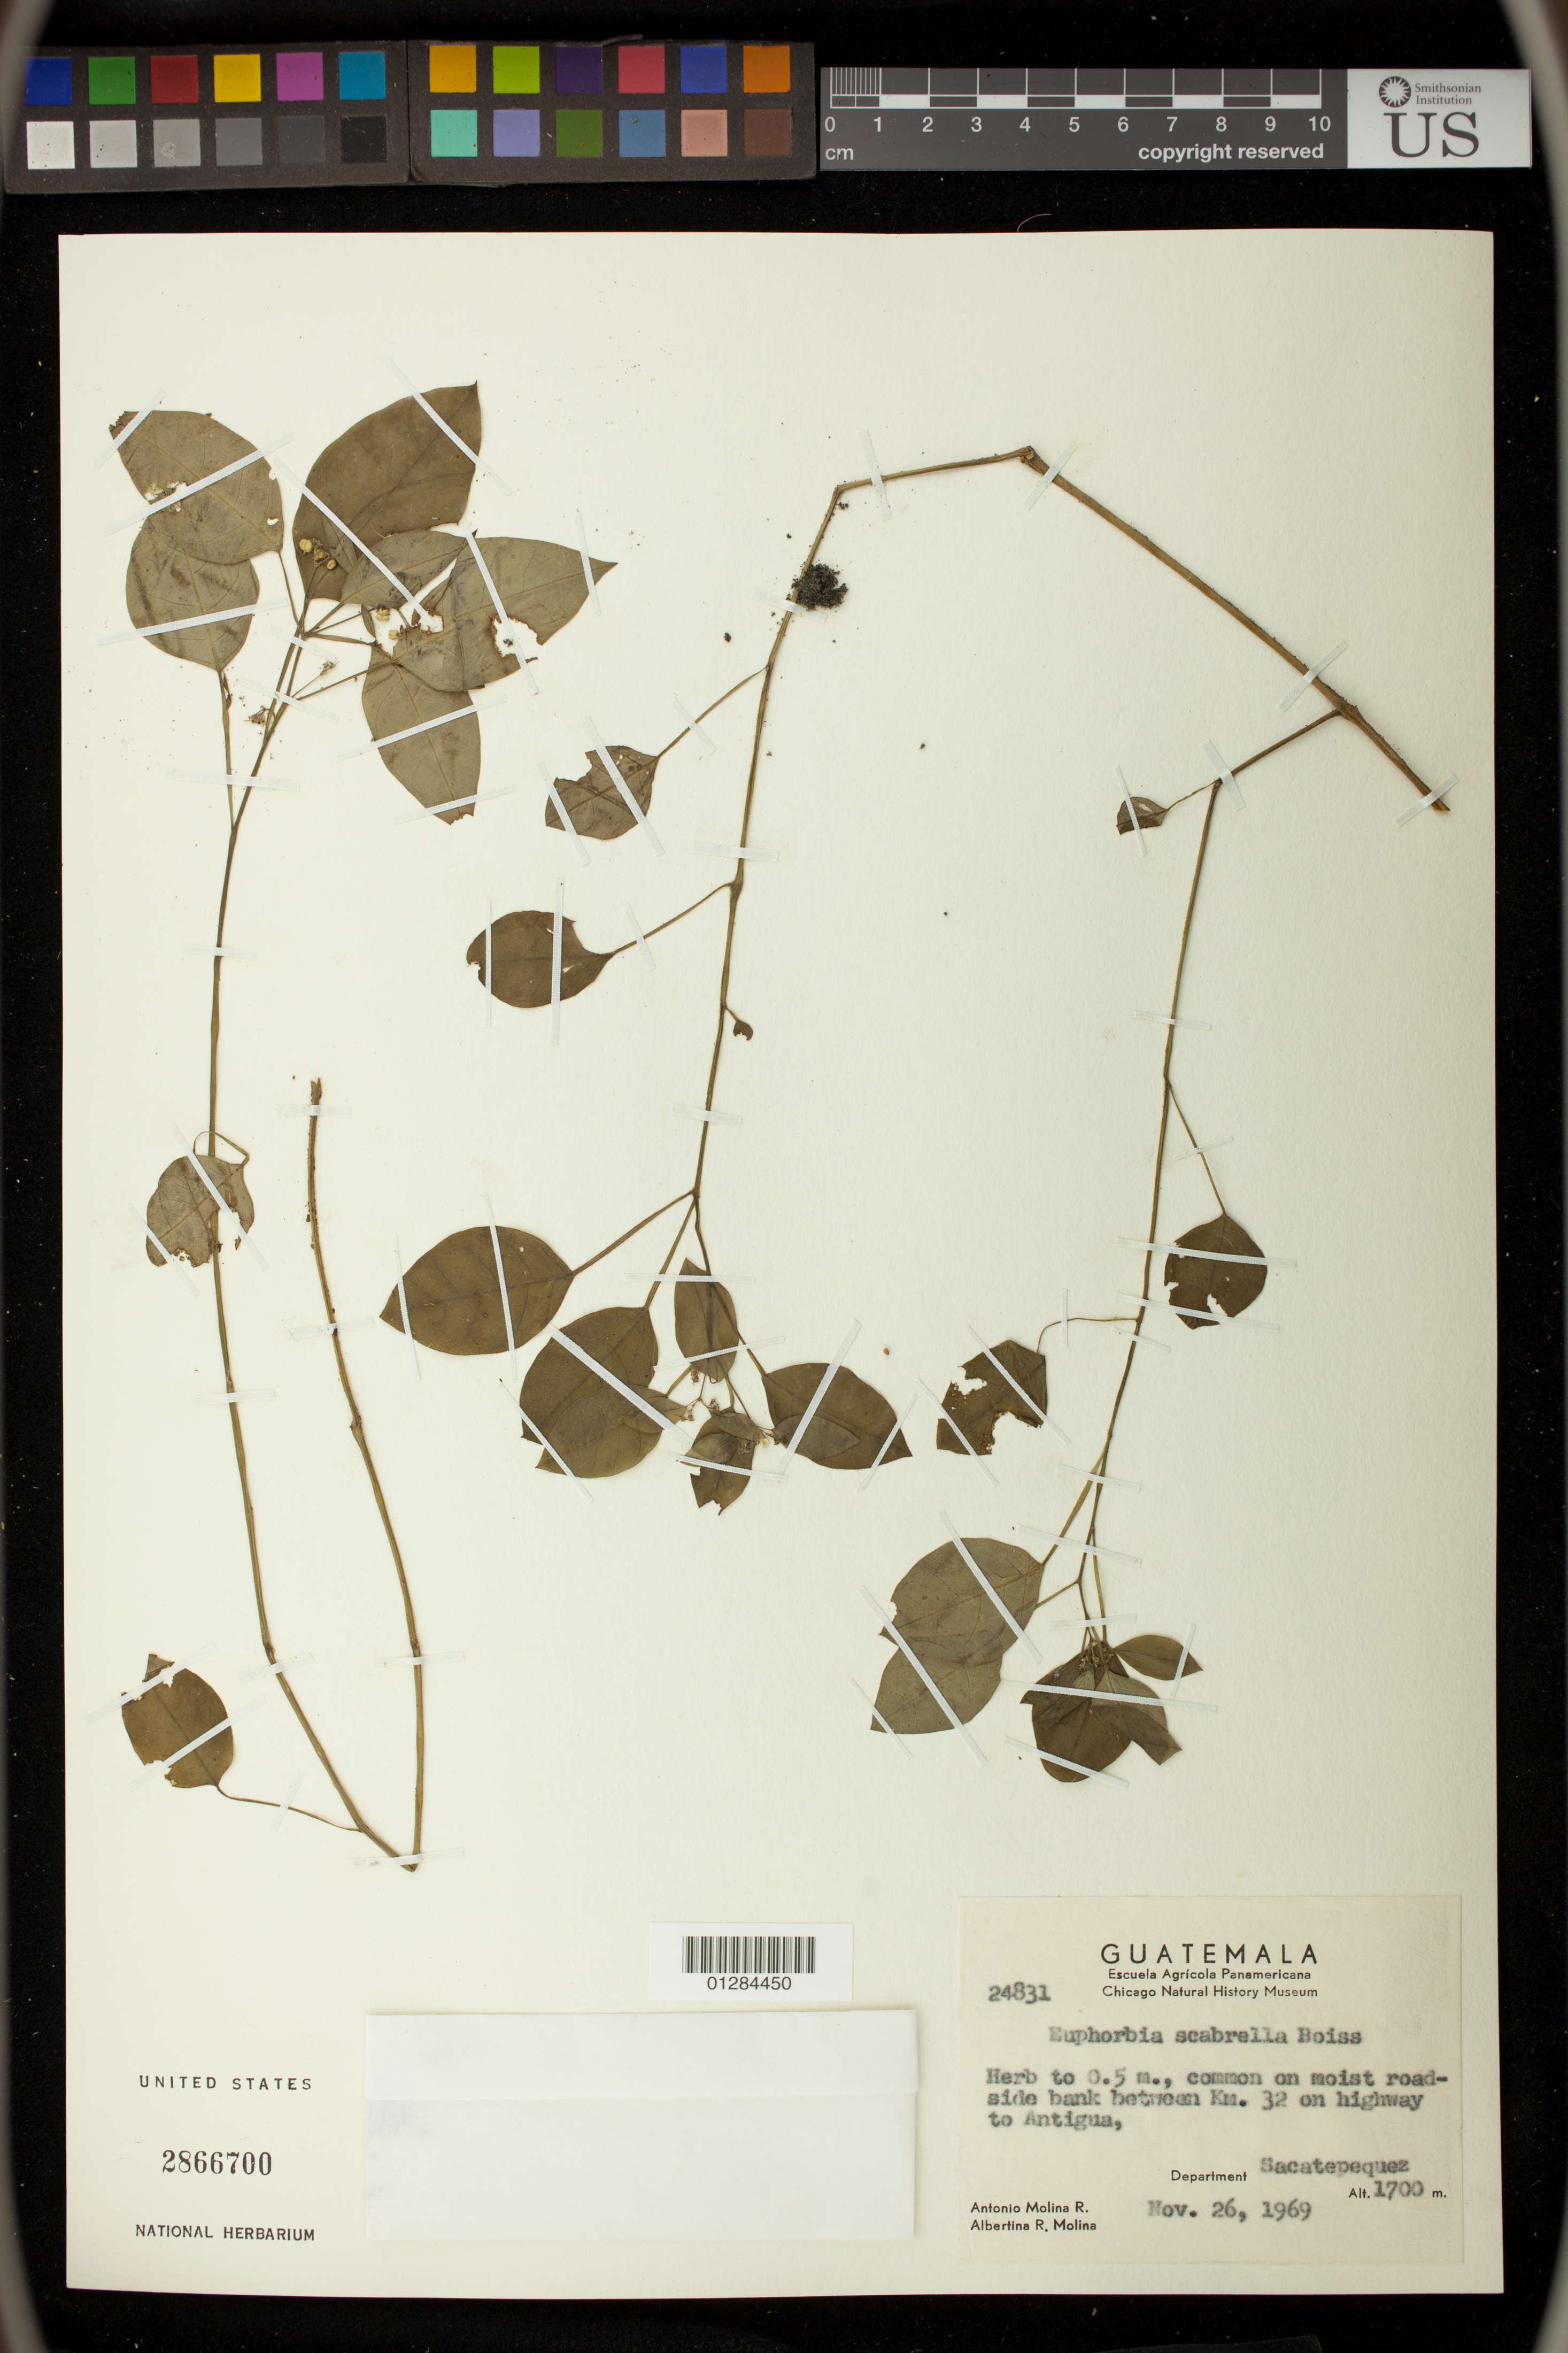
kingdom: Plantae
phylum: Tracheophyta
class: Magnoliopsida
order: Malpighiales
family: Euphorbiaceae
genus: Euphorbia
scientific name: Euphorbia triphylla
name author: (Klotzsch & Garcke) Oudejans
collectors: A. Molina R. & A. R. Molina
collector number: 24831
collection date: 1969-11-26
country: Guatemala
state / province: Sacatepéquez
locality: between Km. 32 on highway to Antigua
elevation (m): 1700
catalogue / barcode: US 2866700